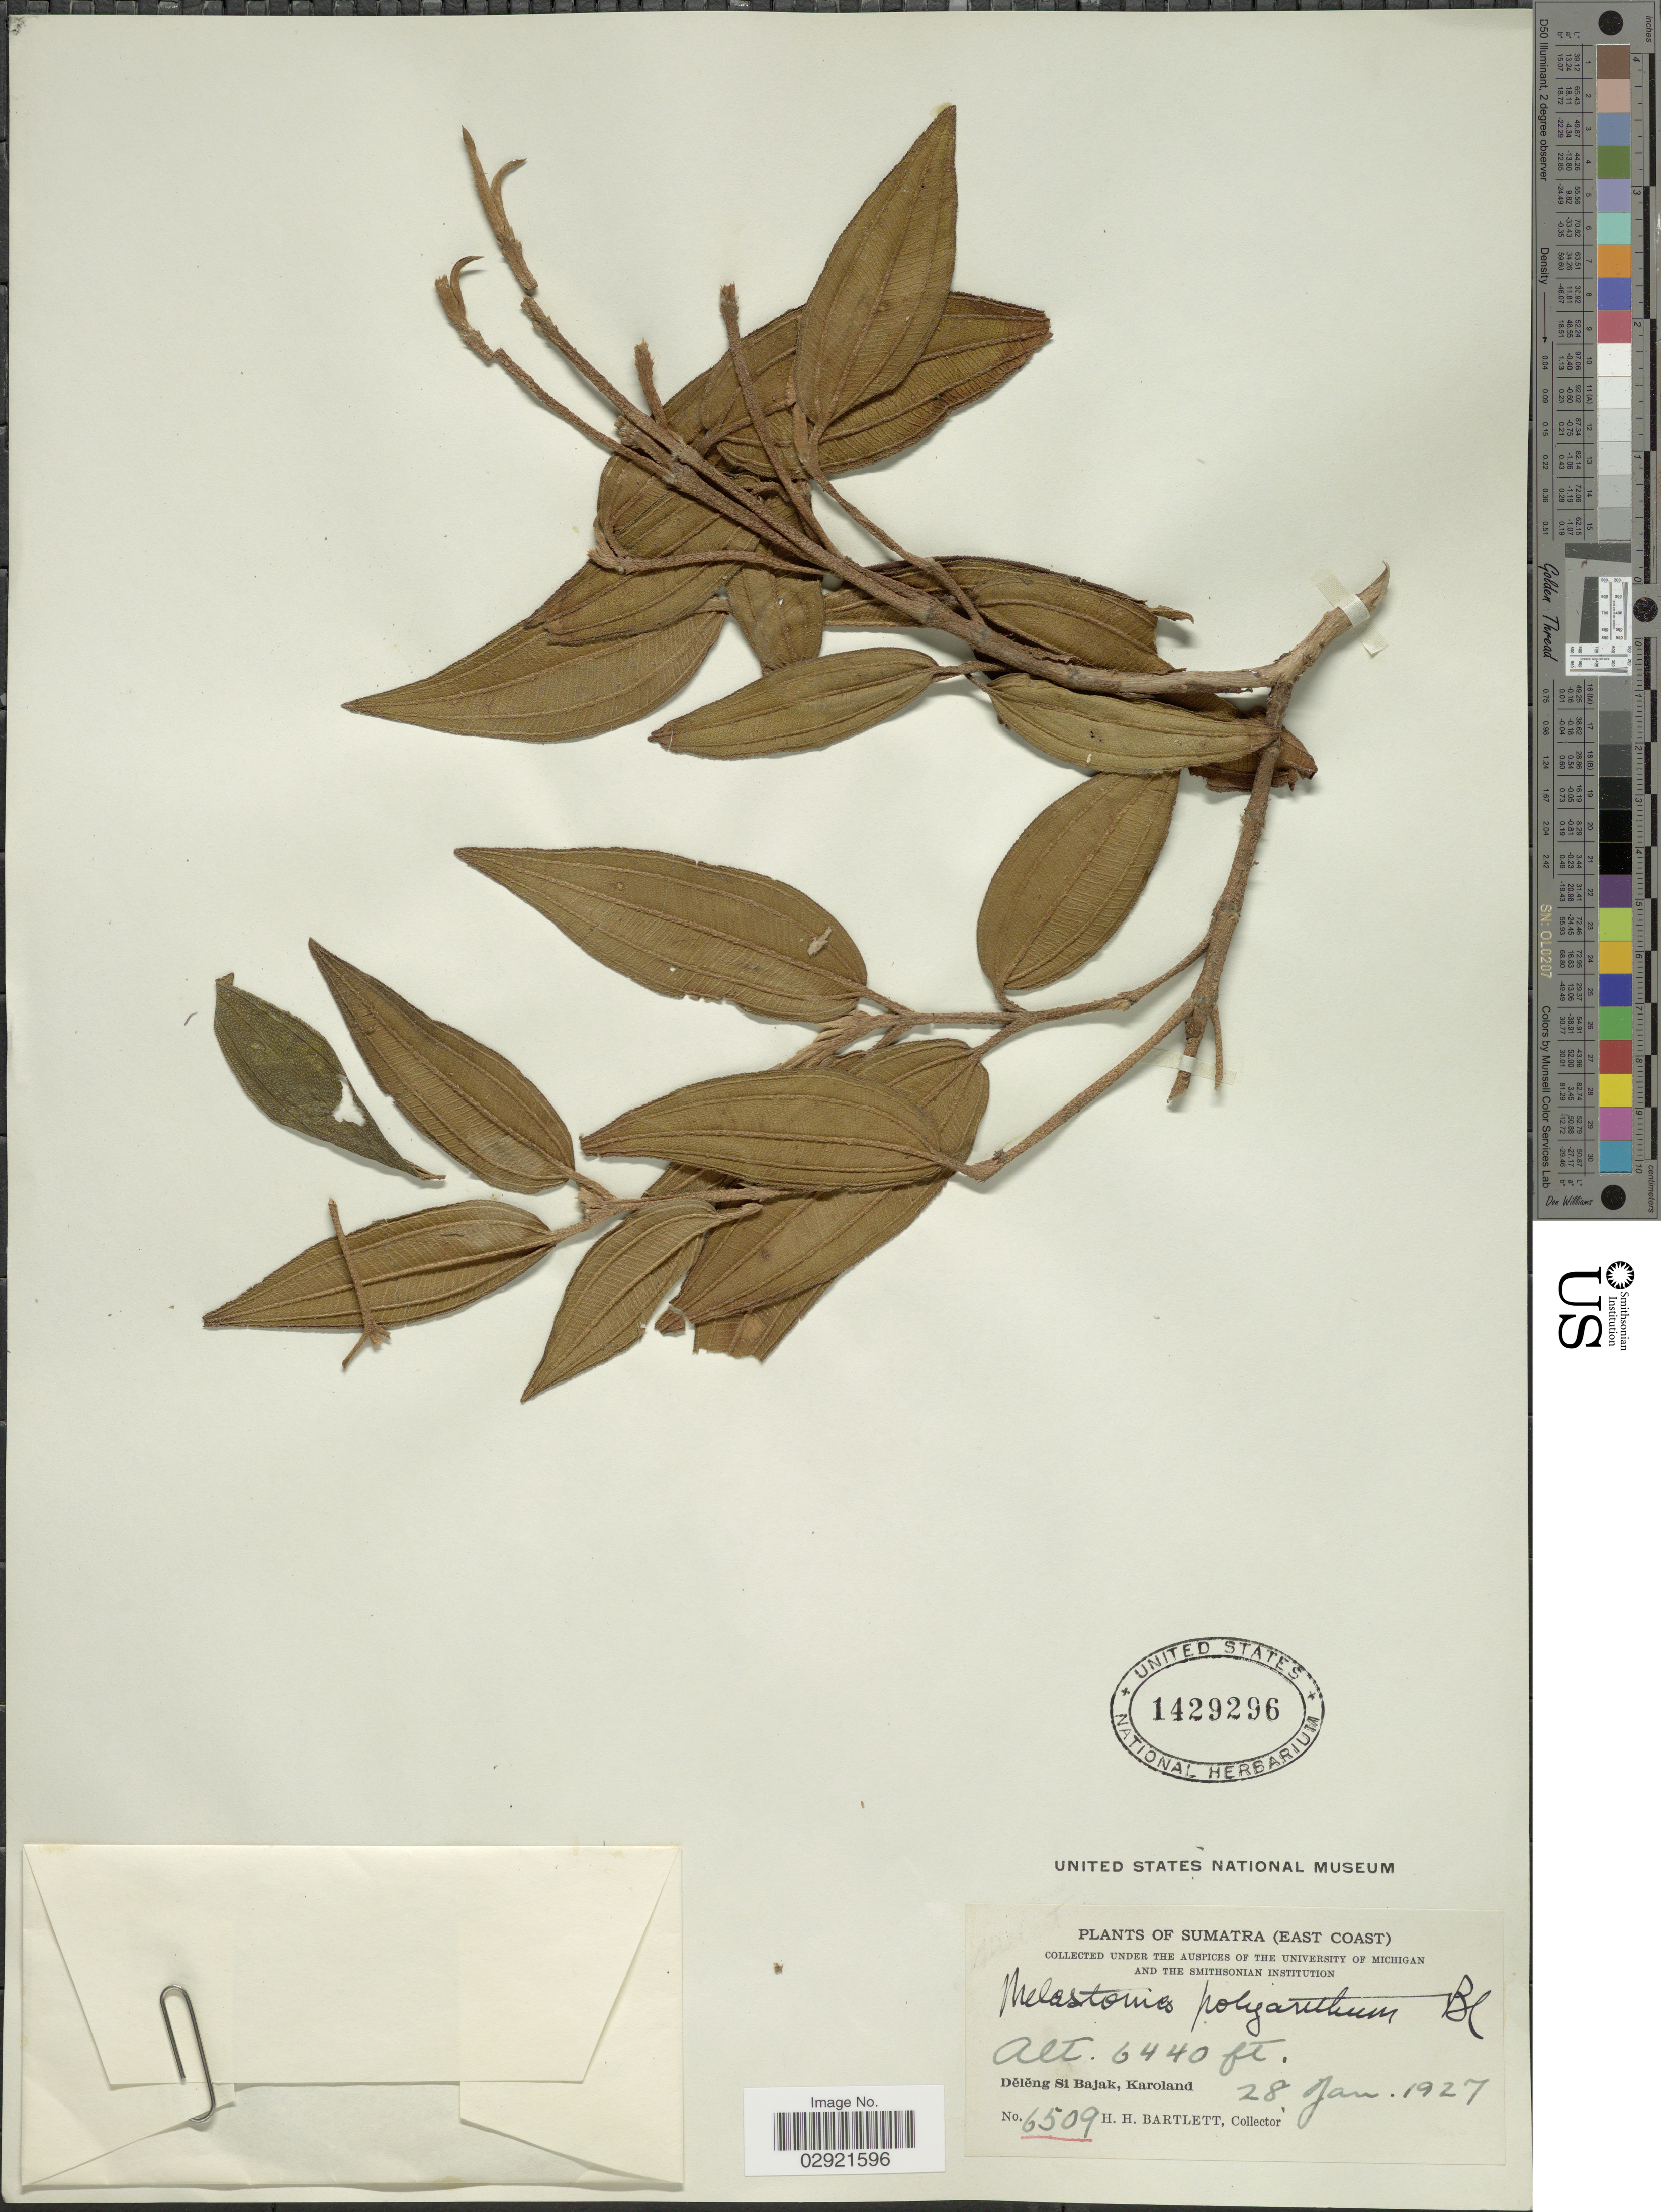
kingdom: Plantae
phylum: Tracheophyta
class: Magnoliopsida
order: Myrtales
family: Melastomataceae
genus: Melastoma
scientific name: Melastoma malabathricum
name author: L.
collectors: H. H. Bartlett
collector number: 6509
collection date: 1927-01-28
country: Indonesia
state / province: Sumatra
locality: Sumatr (East Coast). Dëlëng Si Bajak, Karoland.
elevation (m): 1963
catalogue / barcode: US 1429296